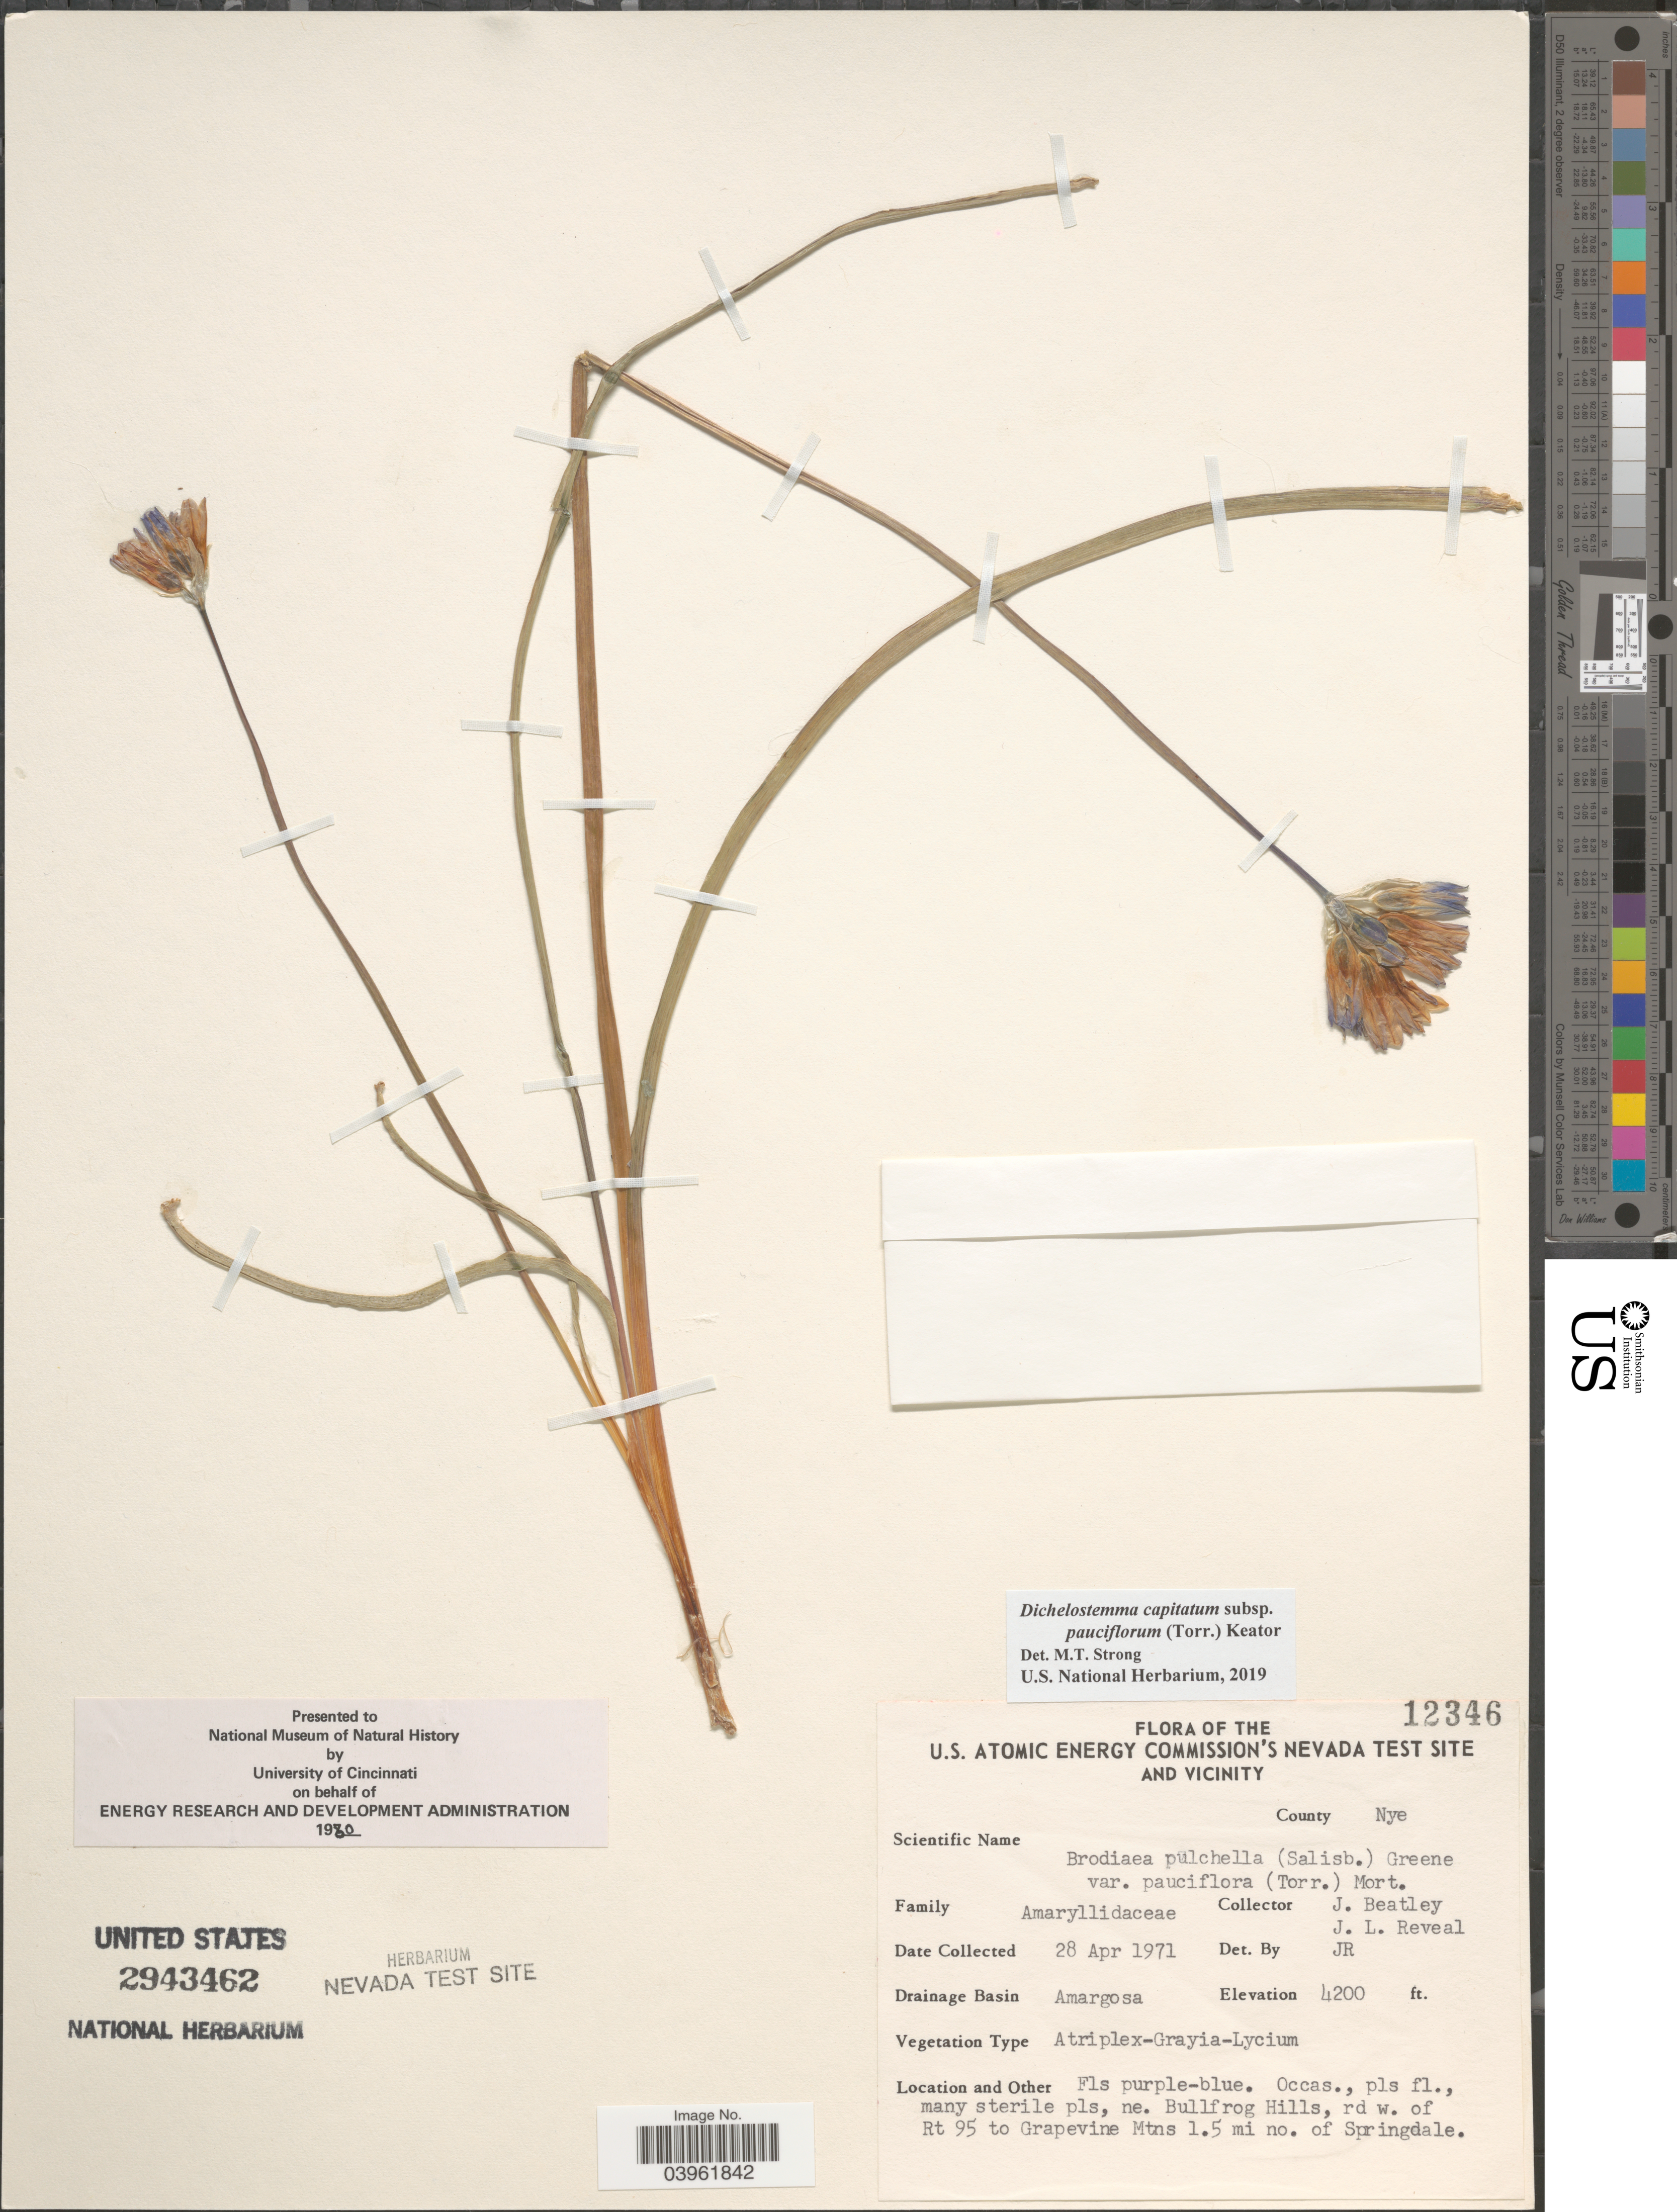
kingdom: Plantae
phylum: Tracheophyta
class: Liliopsida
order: Asparagales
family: Asparagaceae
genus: Dichelostemma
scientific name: Dichelostemma capitatum subsp. pauciflorum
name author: (Torr.) Keator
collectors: J. C. Beatley & J. L. Reveal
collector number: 12346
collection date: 1971-04-28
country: United States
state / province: Nevada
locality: U.S. Atomic Energy Commission's Nevada Test Site and vicinity. County Nye. Drainage Basin Amargosa. Ne. Bullfrog Hills, rd w. of Rt 95 to Grapevine Mtns 1.5 mi no. of Springdale.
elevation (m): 1280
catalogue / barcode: US 2943462